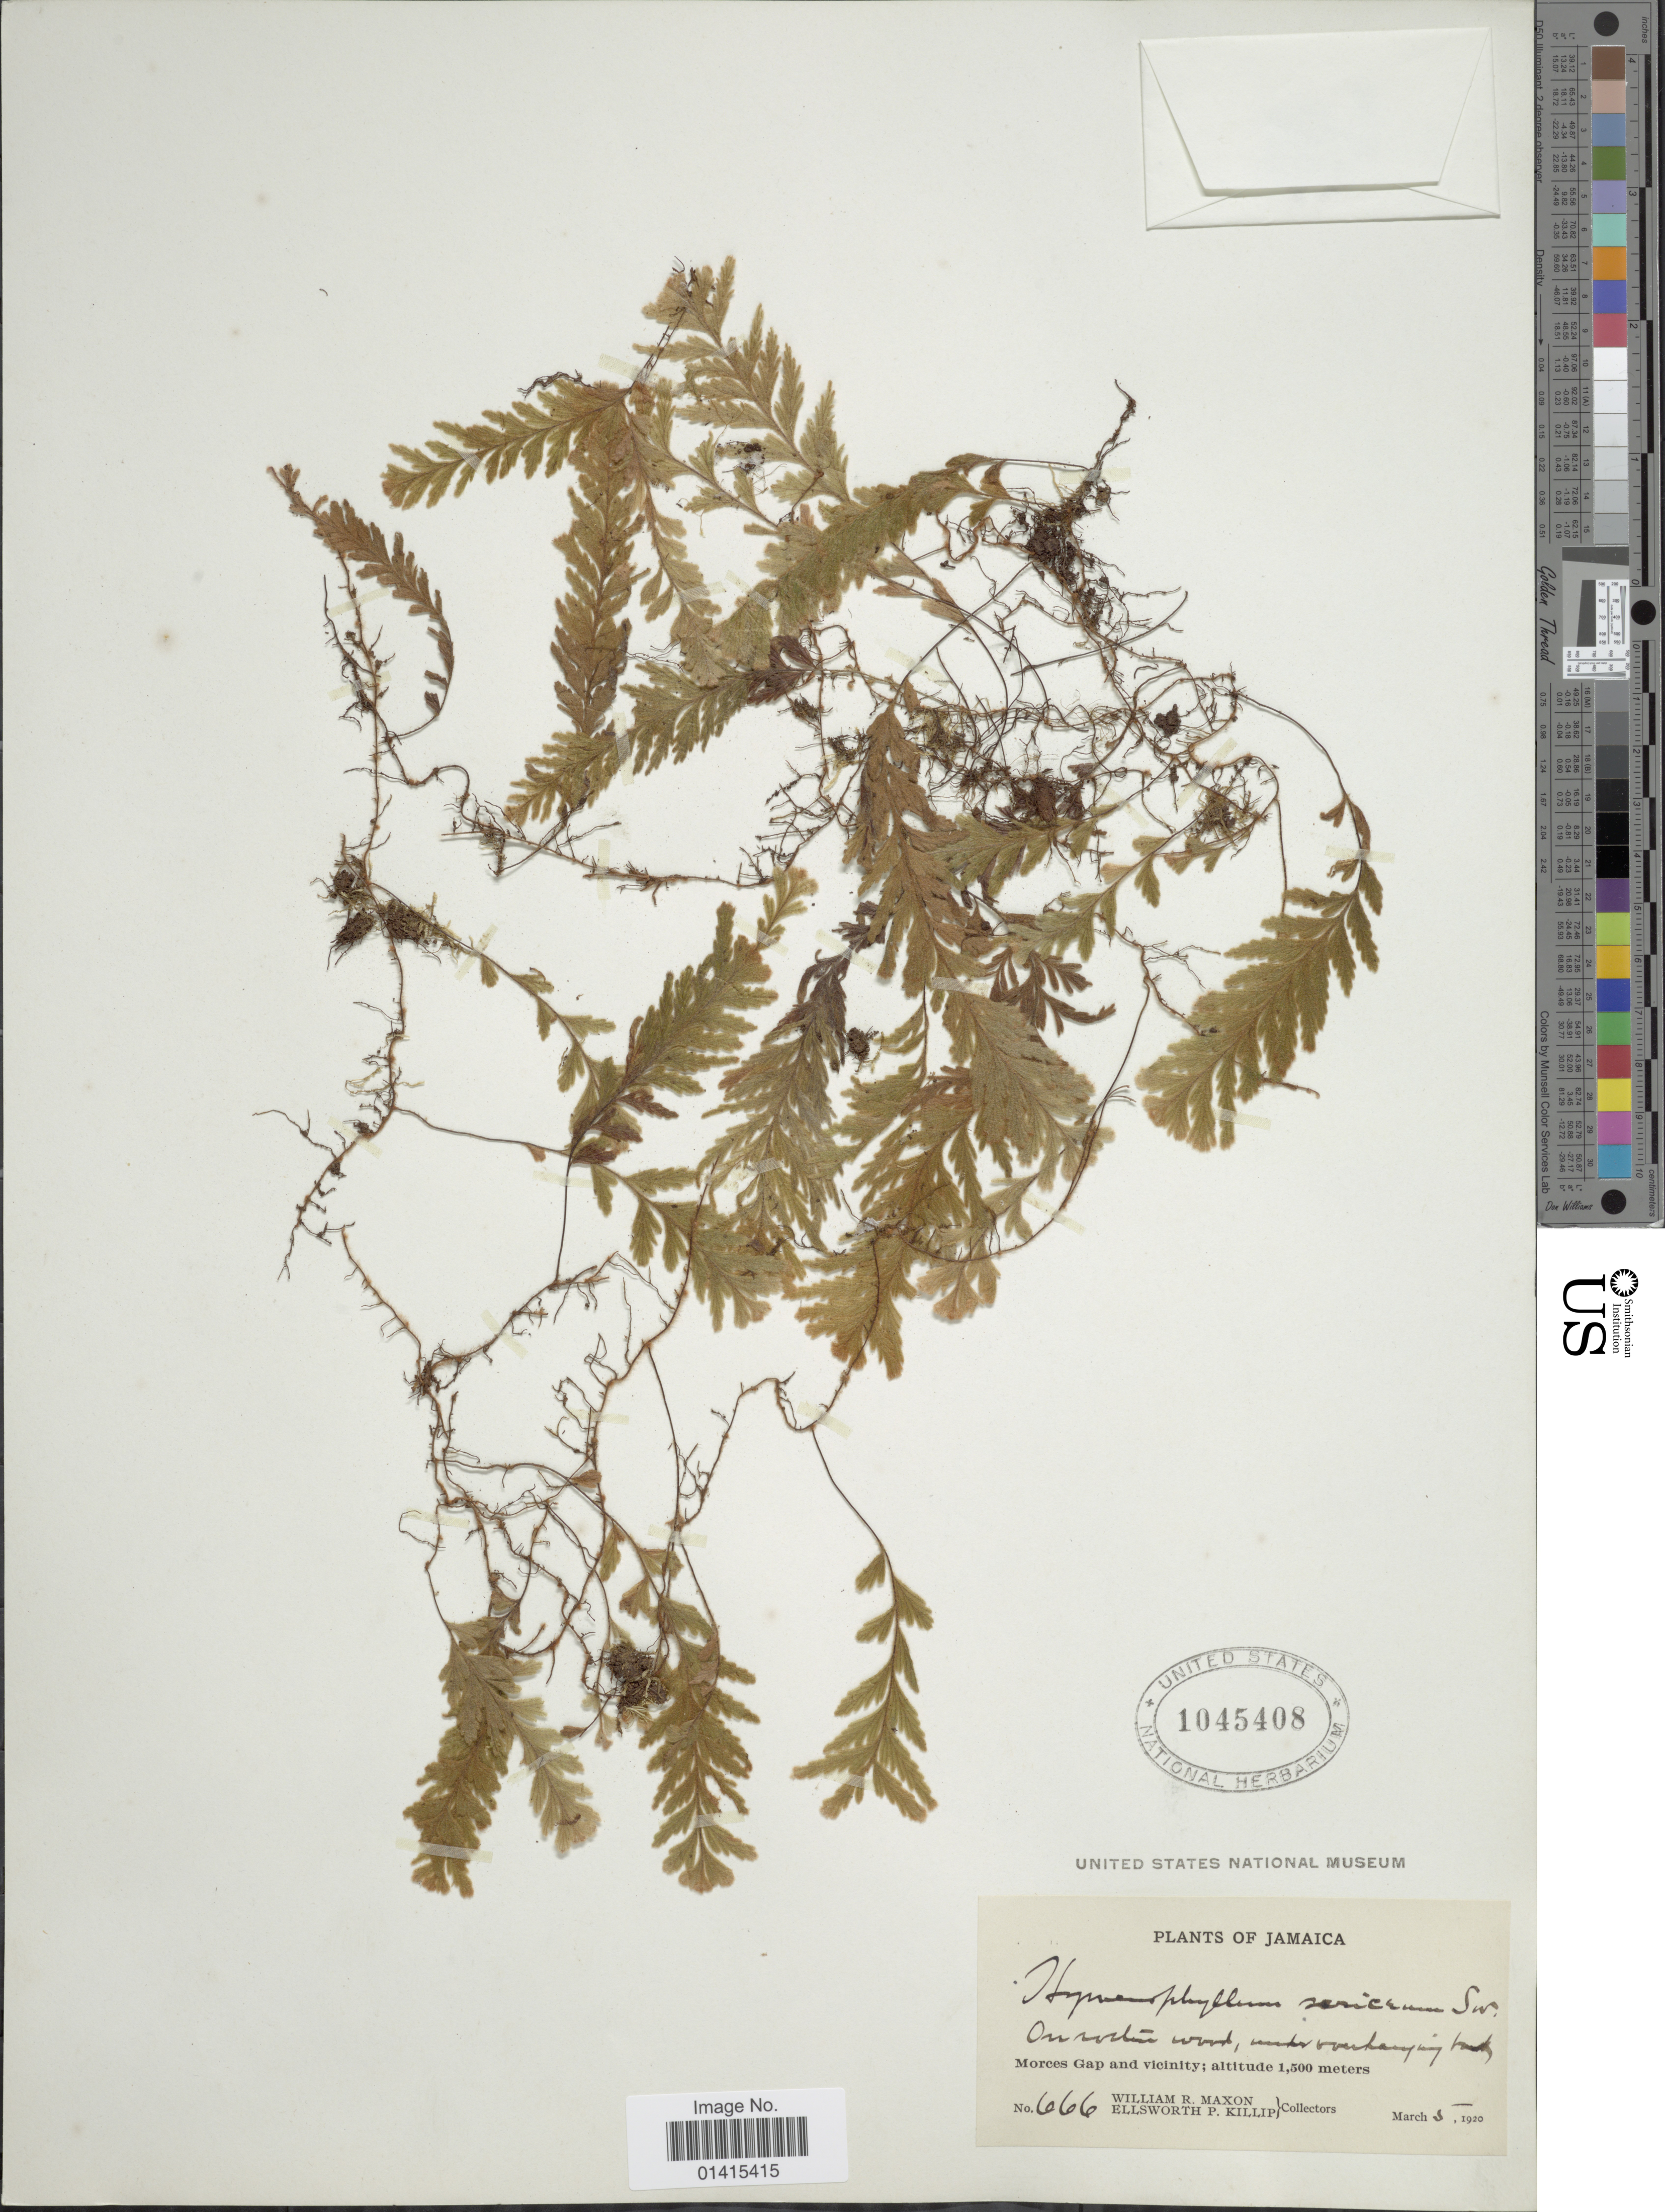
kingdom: Plantae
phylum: Tracheophyta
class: Polypodiopsida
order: Hymenophyllales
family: Hymenophyllaceae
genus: Hymenophyllum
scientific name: Hymenophyllum sericeum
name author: Sw. in Schrad.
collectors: W. R. Maxon & E. P. Killip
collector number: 666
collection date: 1920-03-05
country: Jamaica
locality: Morces Gap and vicinity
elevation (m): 1500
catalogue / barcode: US 1045408